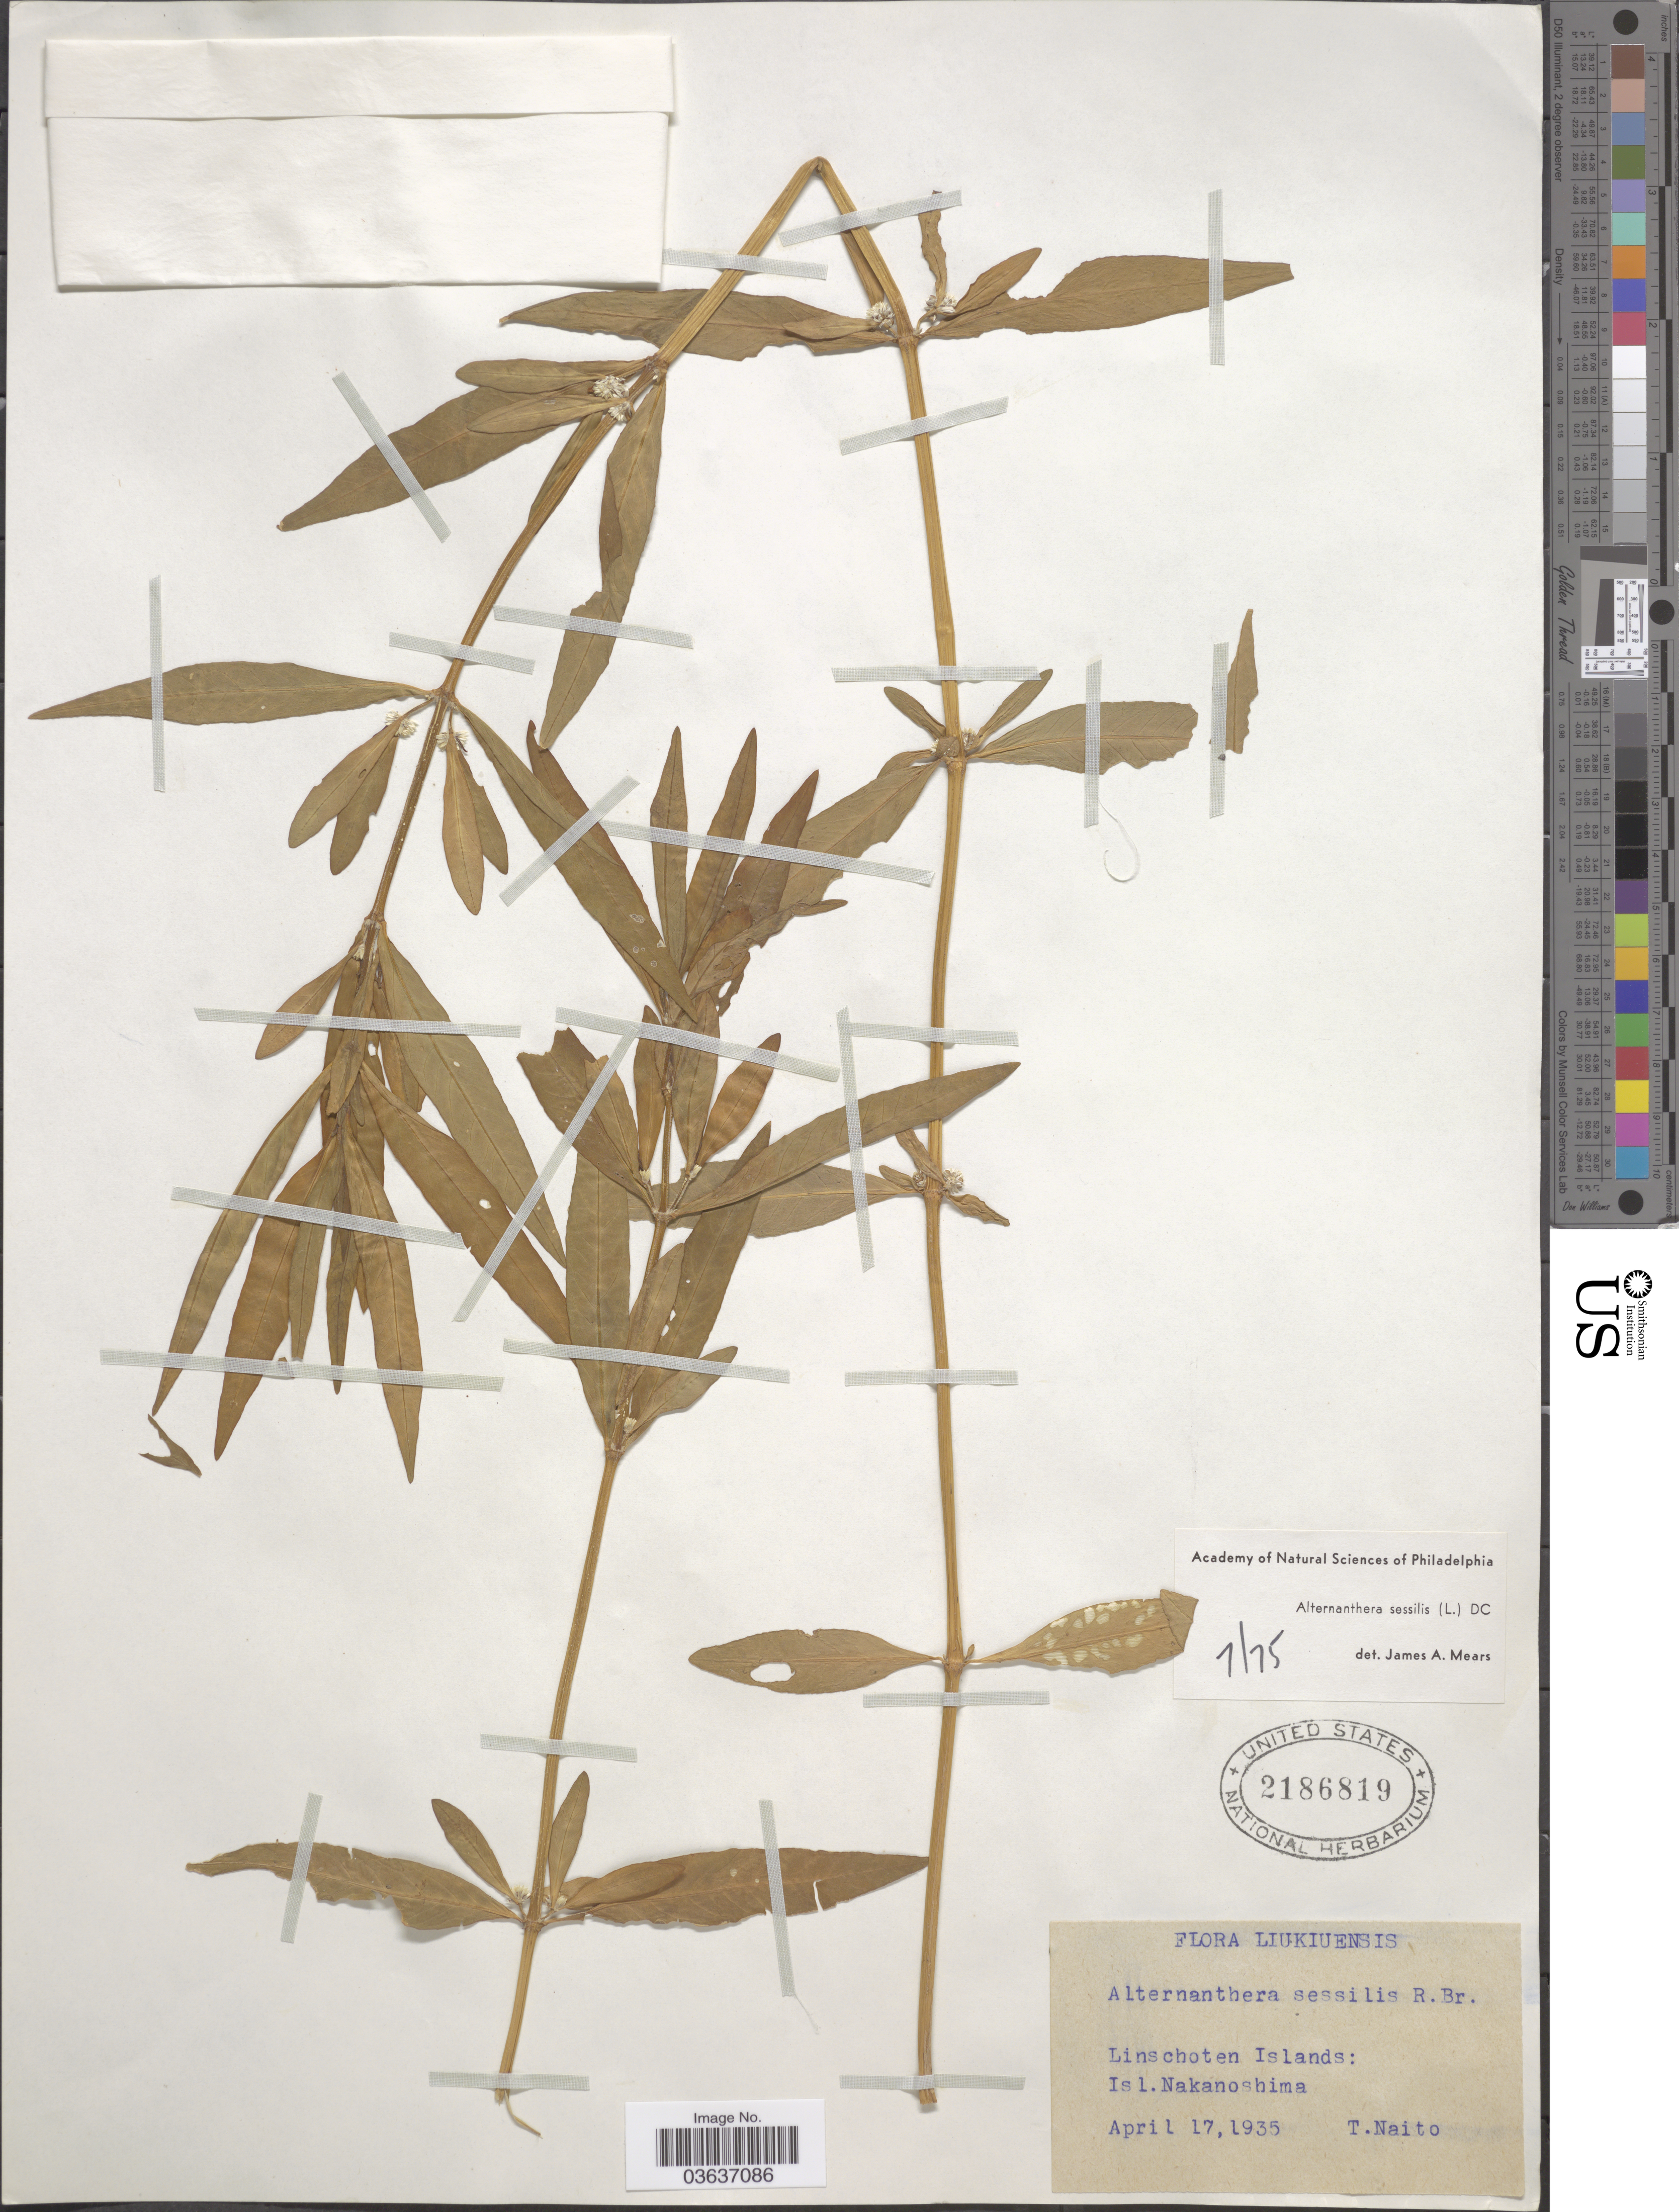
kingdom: Plantae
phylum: Tracheophyta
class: Magnoliopsida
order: Caryophyllales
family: Amaranthaceae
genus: Alternanthera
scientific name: Alternanthera sessilis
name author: (L.) DC.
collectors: T. Naito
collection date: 1935-04-17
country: Japan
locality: Liukiuensis. Linschoten Islands: Isl. Nakanoshima.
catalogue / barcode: US 2186819